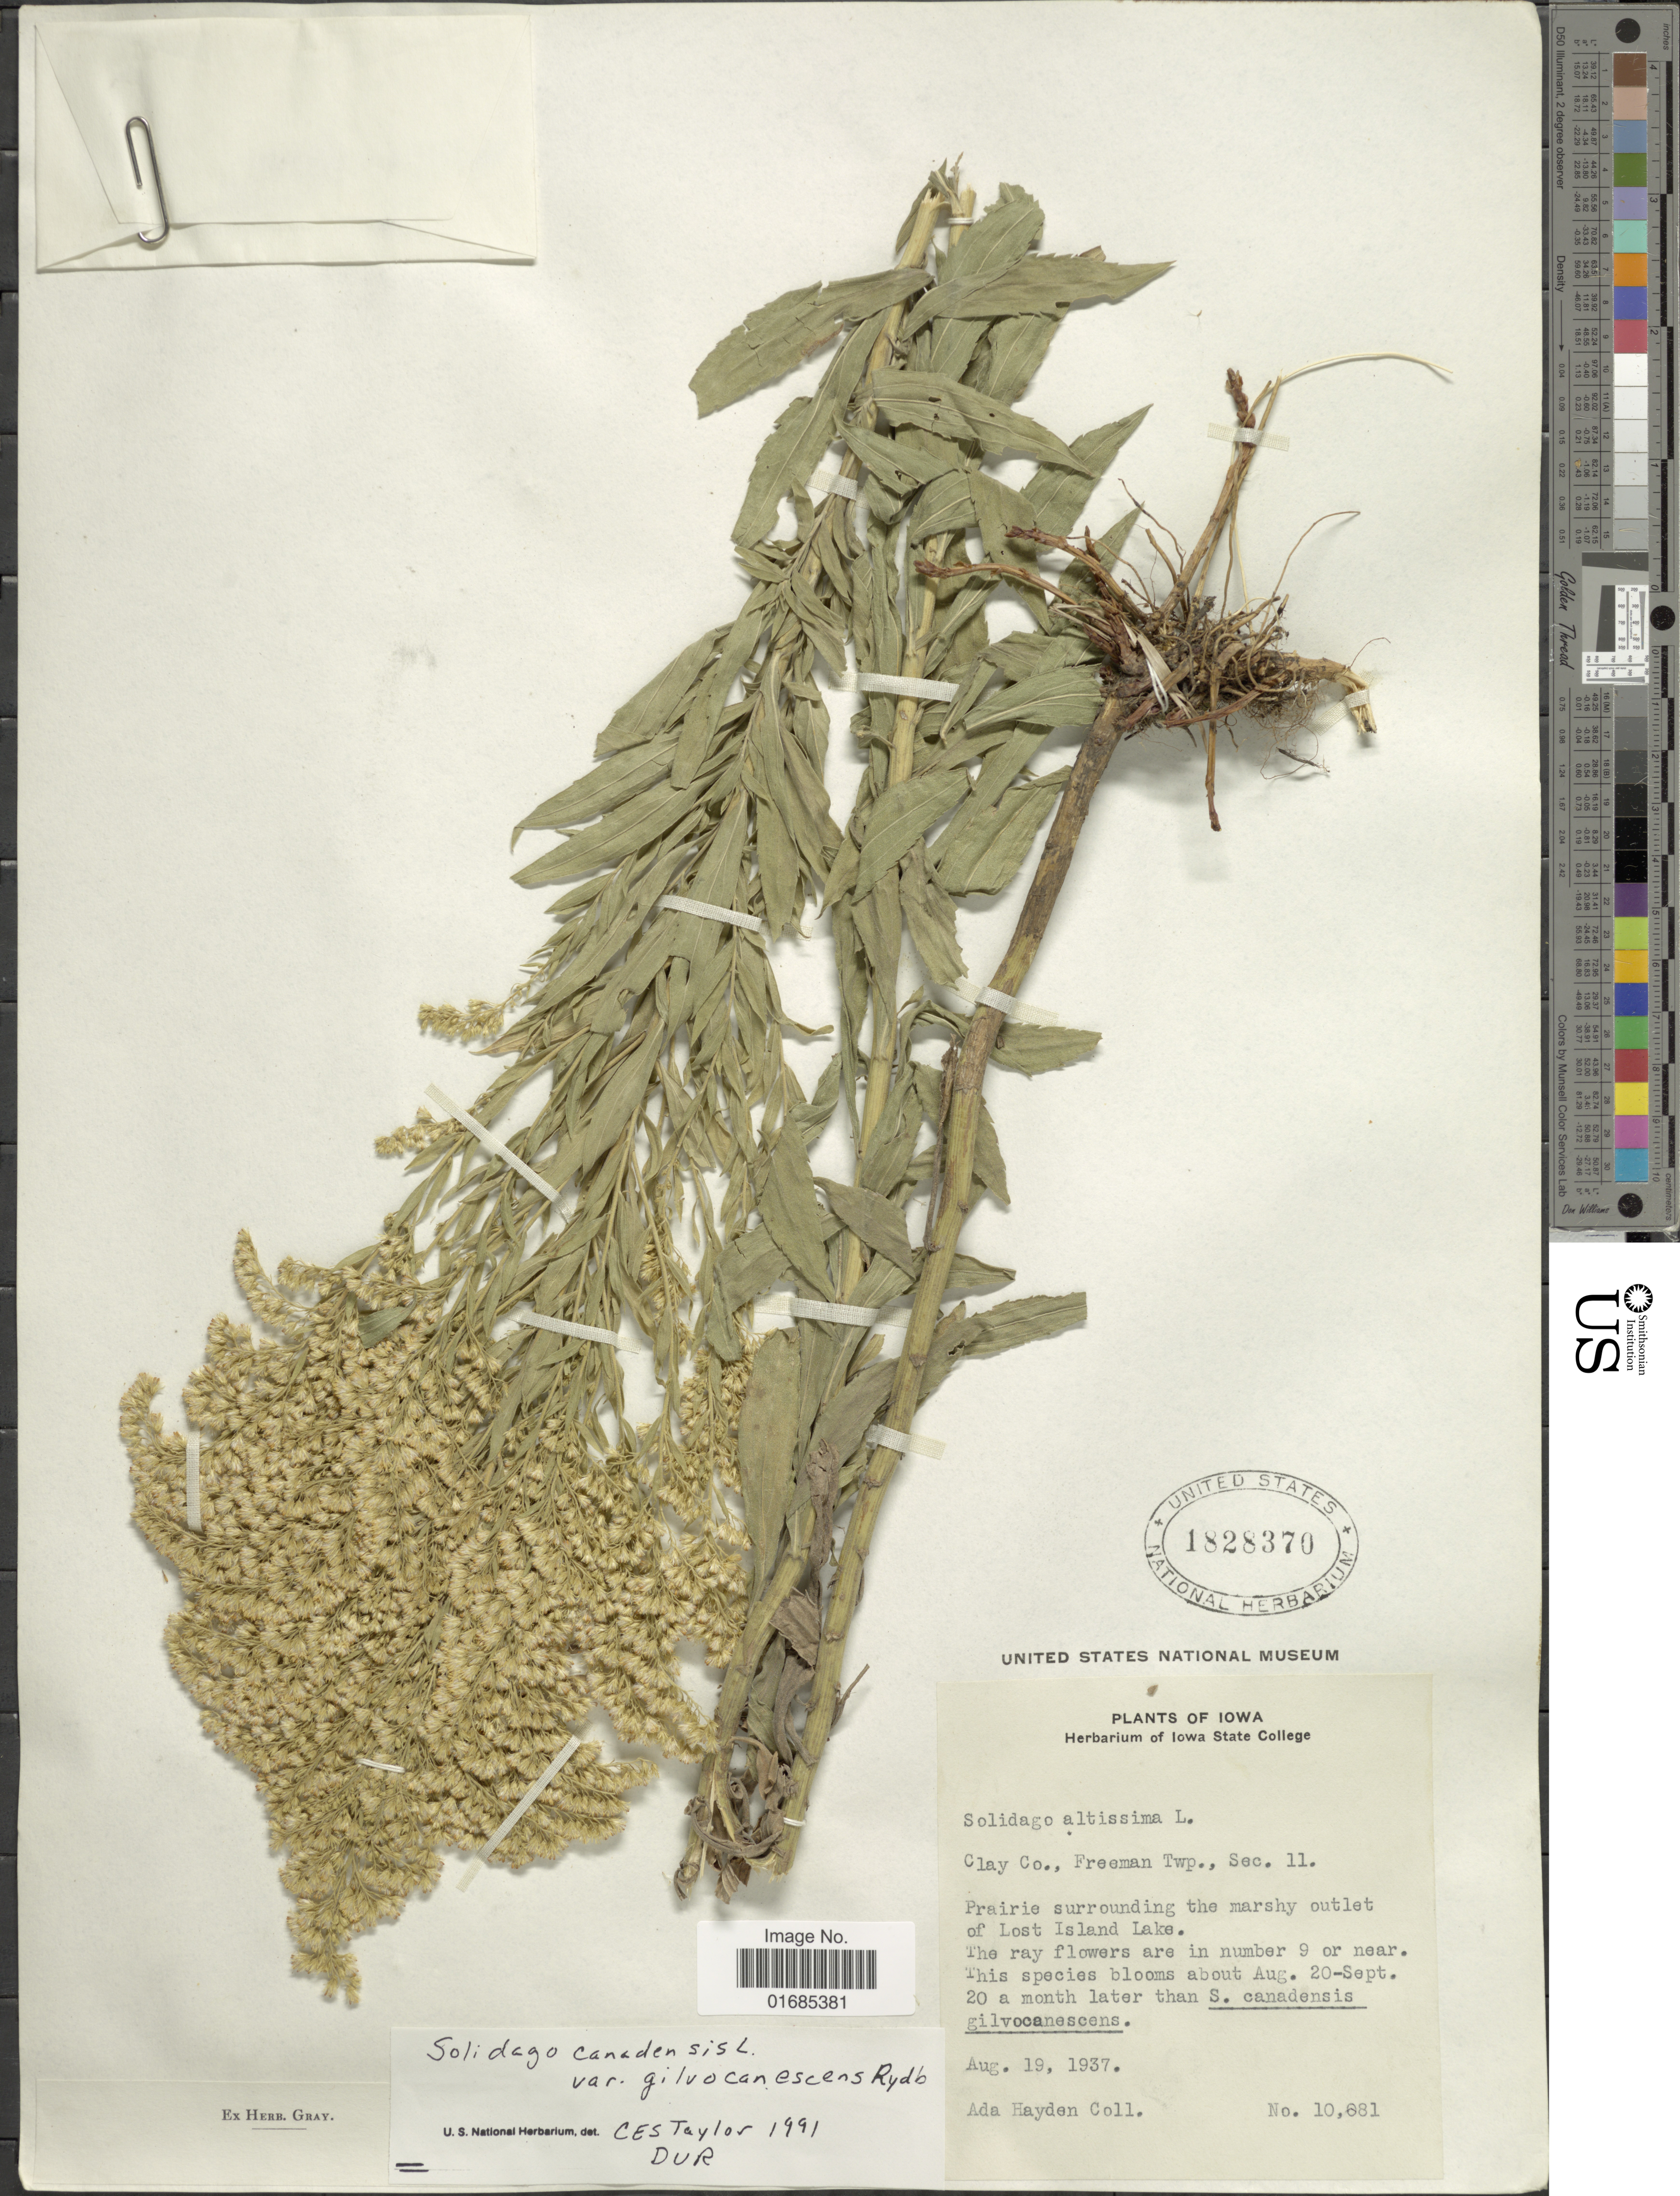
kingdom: Plantae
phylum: Tracheophyta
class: Magnoliopsida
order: Asterales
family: Asteraceae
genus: Solidago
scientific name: Solidago canadensis var. gilvocanescens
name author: Rydb.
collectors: Ada Hayden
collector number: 10081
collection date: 1937-08-19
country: United States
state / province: Iowa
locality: Prairie surrounding the marshy outlet of Lost Island Lake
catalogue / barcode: US 1828370